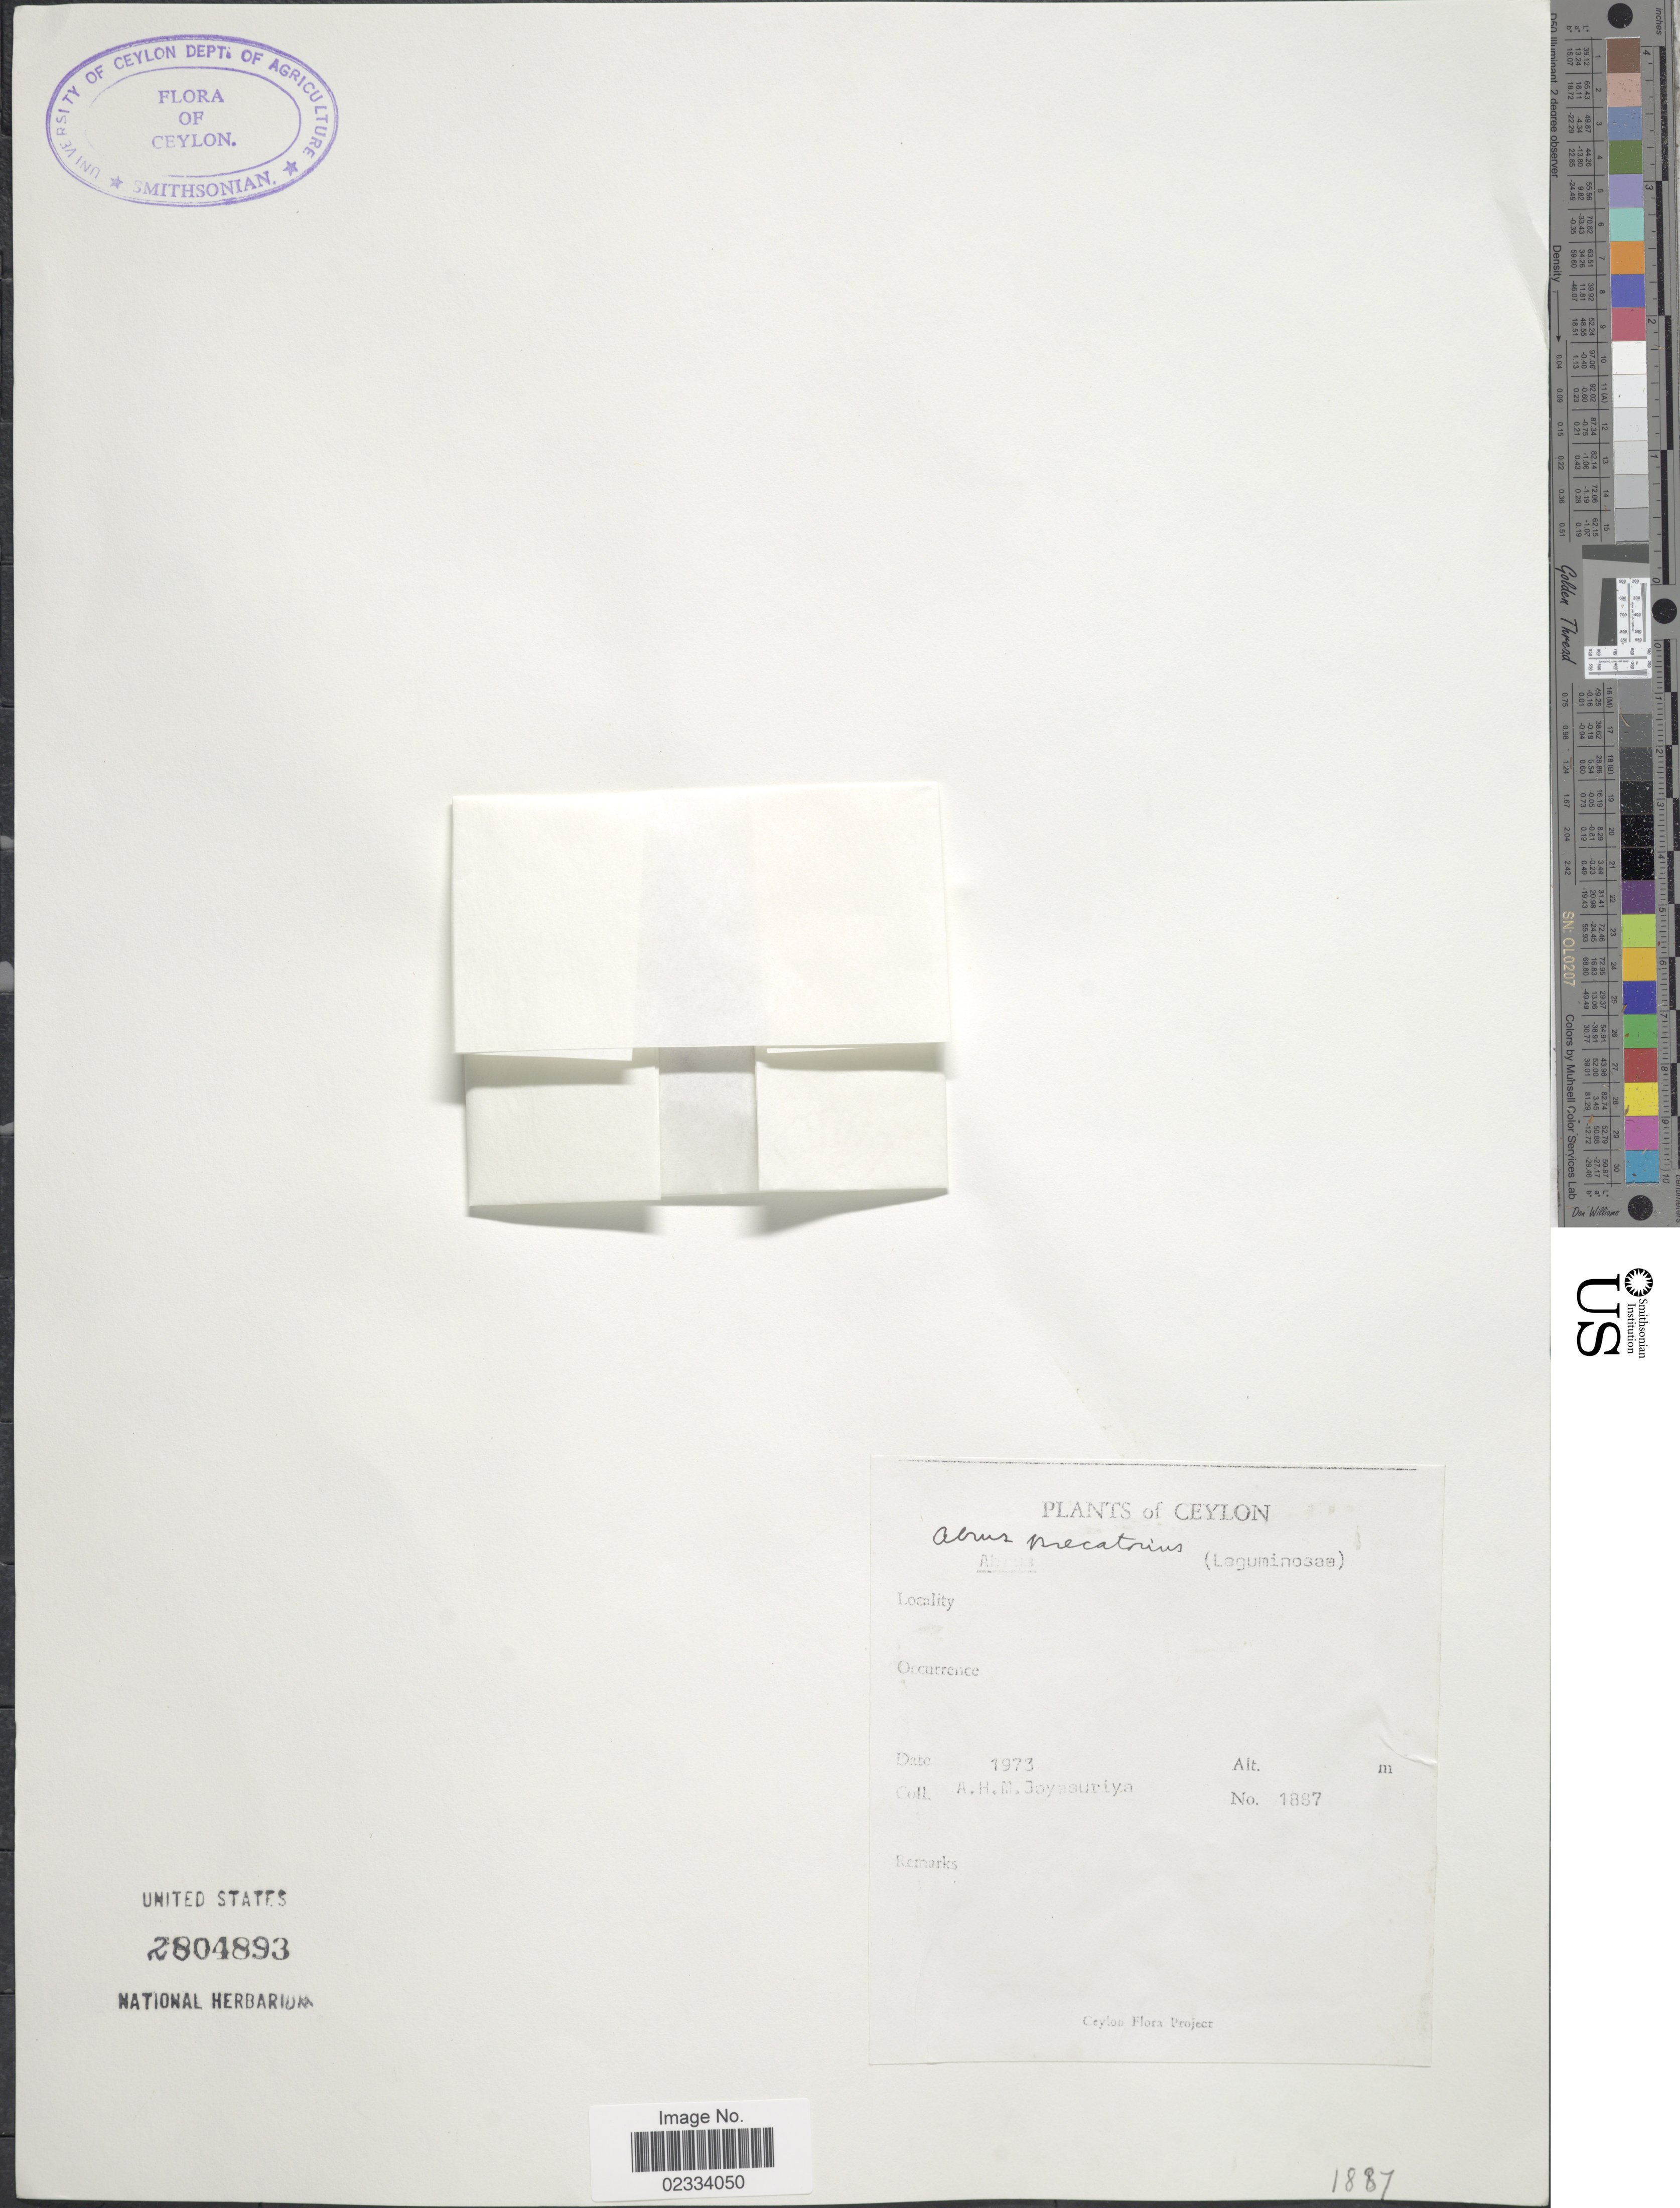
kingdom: Plantae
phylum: Tracheophyta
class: Magnoliopsida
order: Fabales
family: Fabaceae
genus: Abrus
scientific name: Abrus precatorius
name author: L.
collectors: A. H. Jayasuriya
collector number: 1887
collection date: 1973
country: Sri Lanka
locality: Ceylon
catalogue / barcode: US 2804893